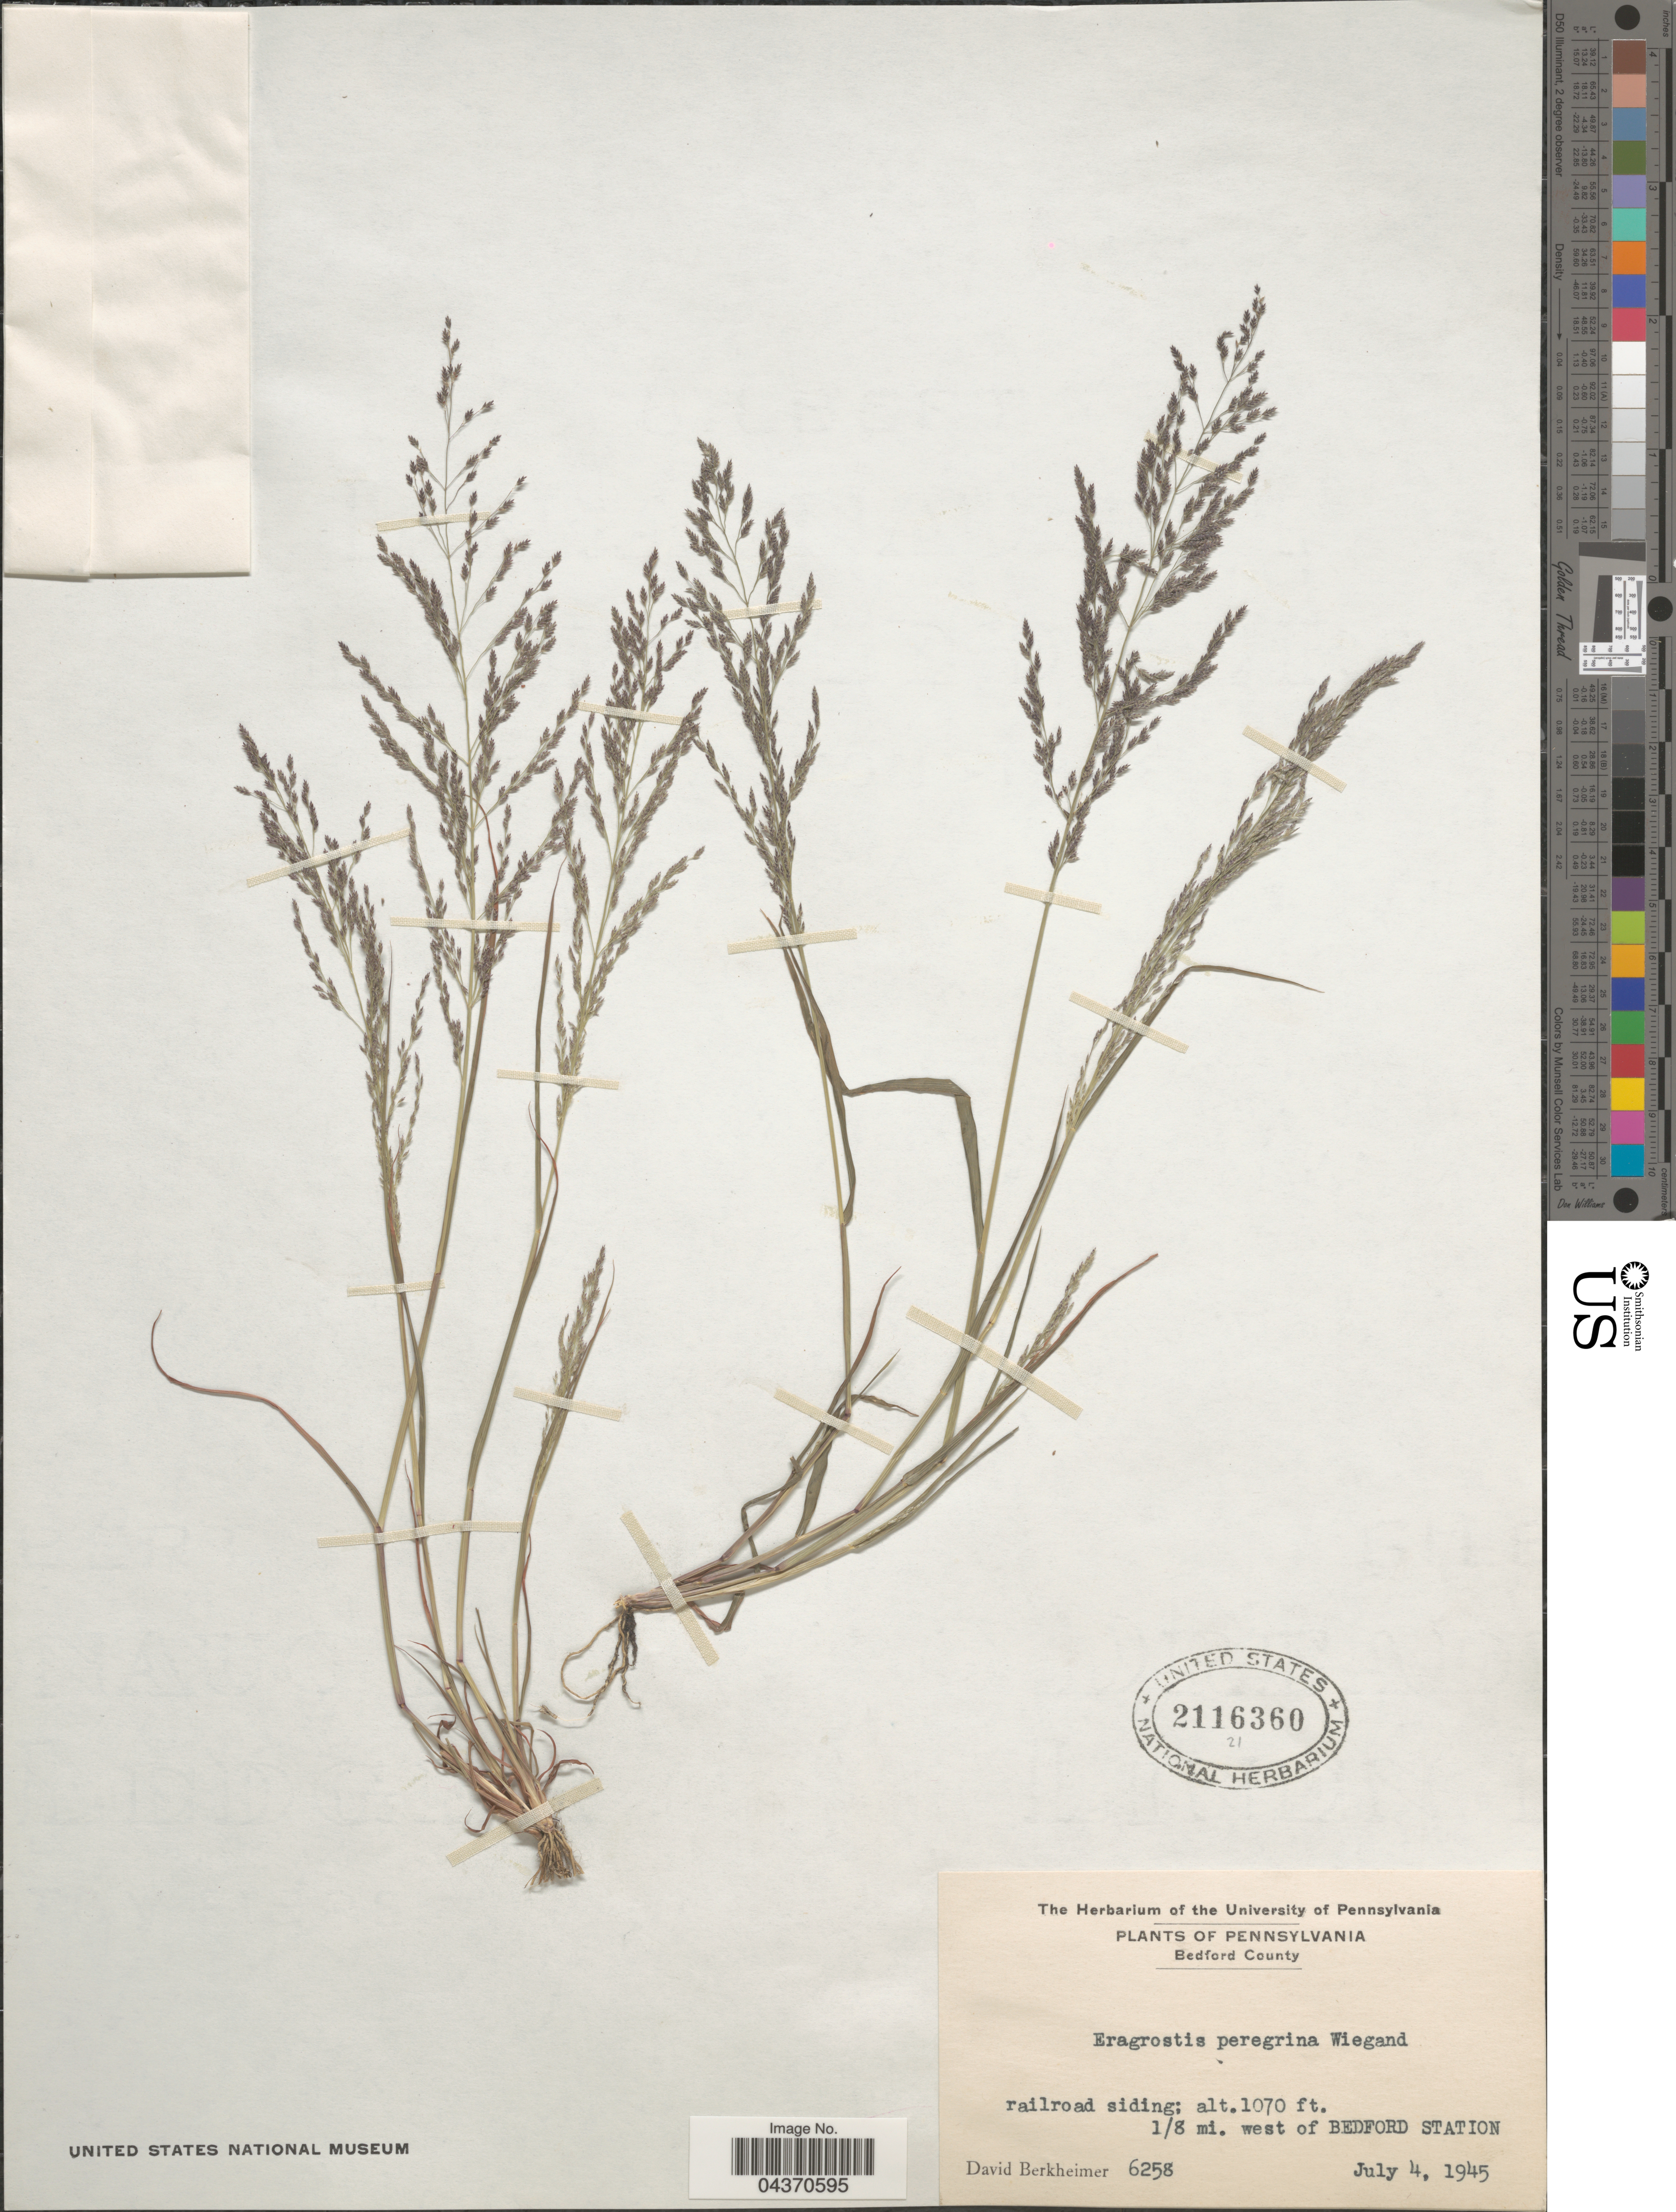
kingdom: Plantae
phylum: Tracheophyta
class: Liliopsida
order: Poales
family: Poaceae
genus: Eragrostis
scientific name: Eragrostis pilosa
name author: (L.) P. Beauv.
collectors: D. Berkheimer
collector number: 6258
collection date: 1945-07-04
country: United States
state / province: Pennsylvania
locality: Bedford County. Railroad siding; 1/8 mi. west of Bedford Station.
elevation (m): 326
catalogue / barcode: US 2116360